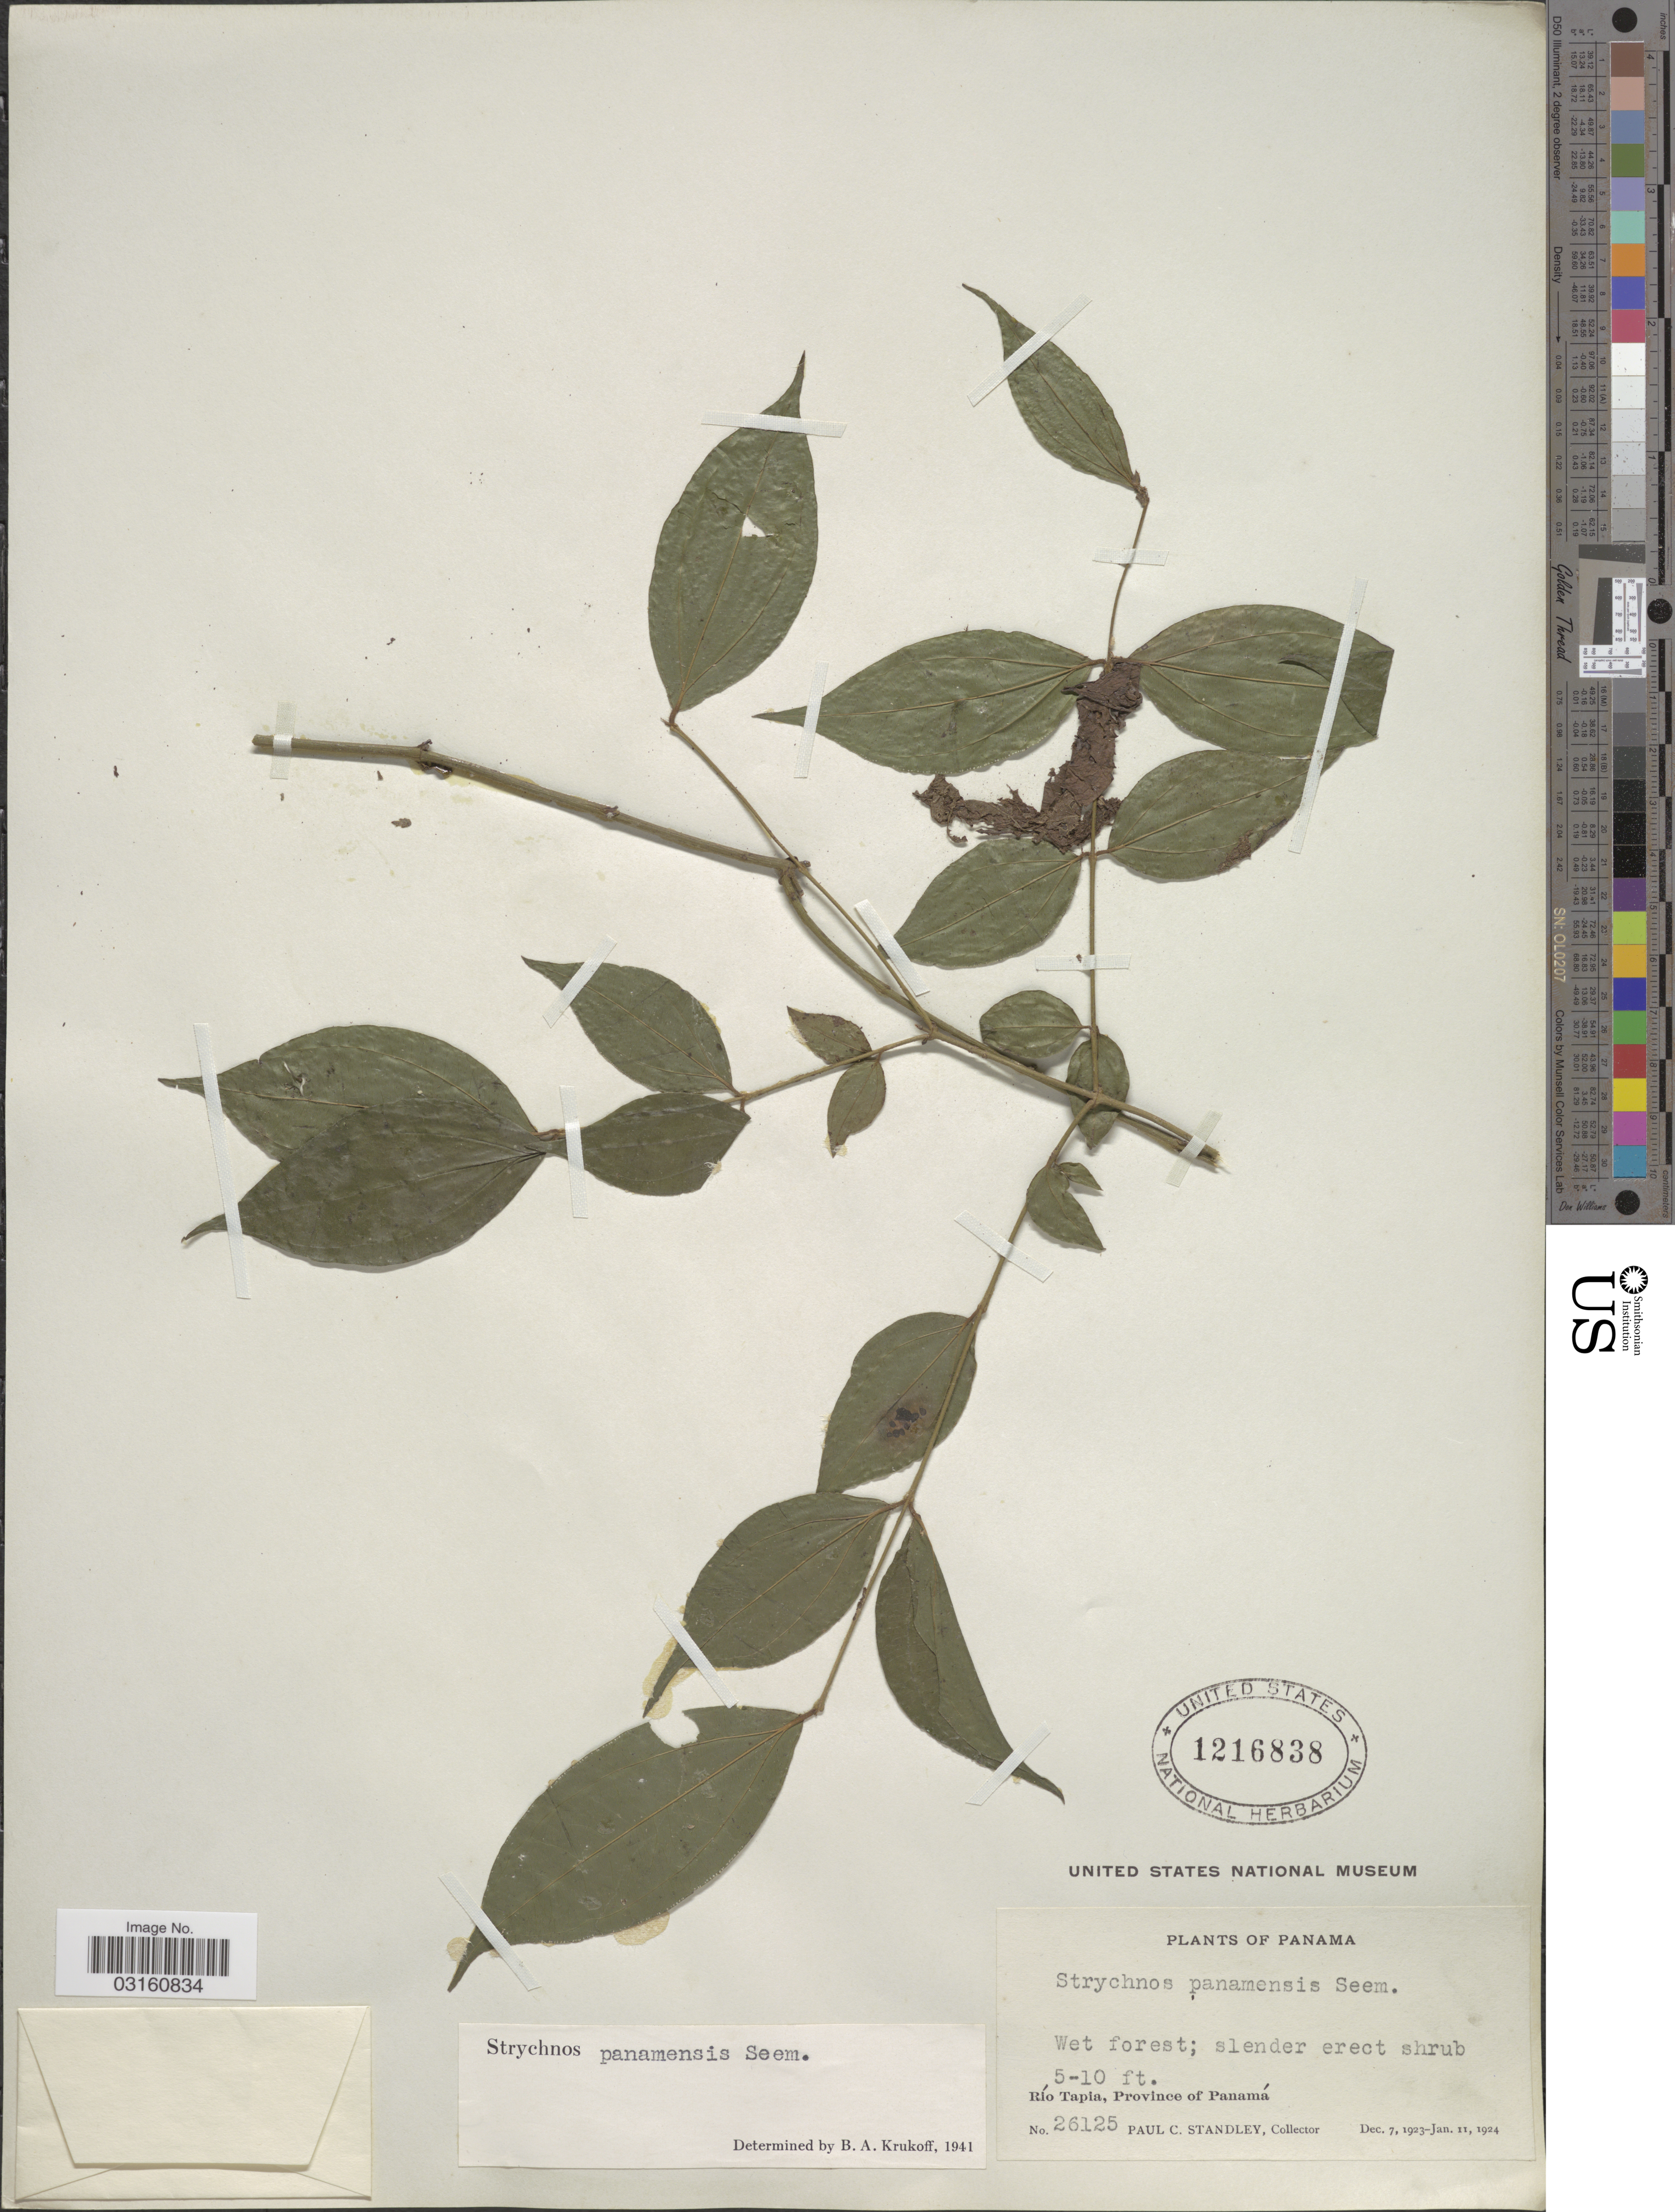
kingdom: Plantae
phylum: Tracheophyta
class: Magnoliopsida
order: Gentianales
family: Loganiaceae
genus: Strychnos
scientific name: Strychnos panamensis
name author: Seem.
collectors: P. C. Standley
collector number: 26125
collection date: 1923-12-07/1924-01-11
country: Panama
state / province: Panamá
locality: Río Tapia.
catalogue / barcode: US 1216838